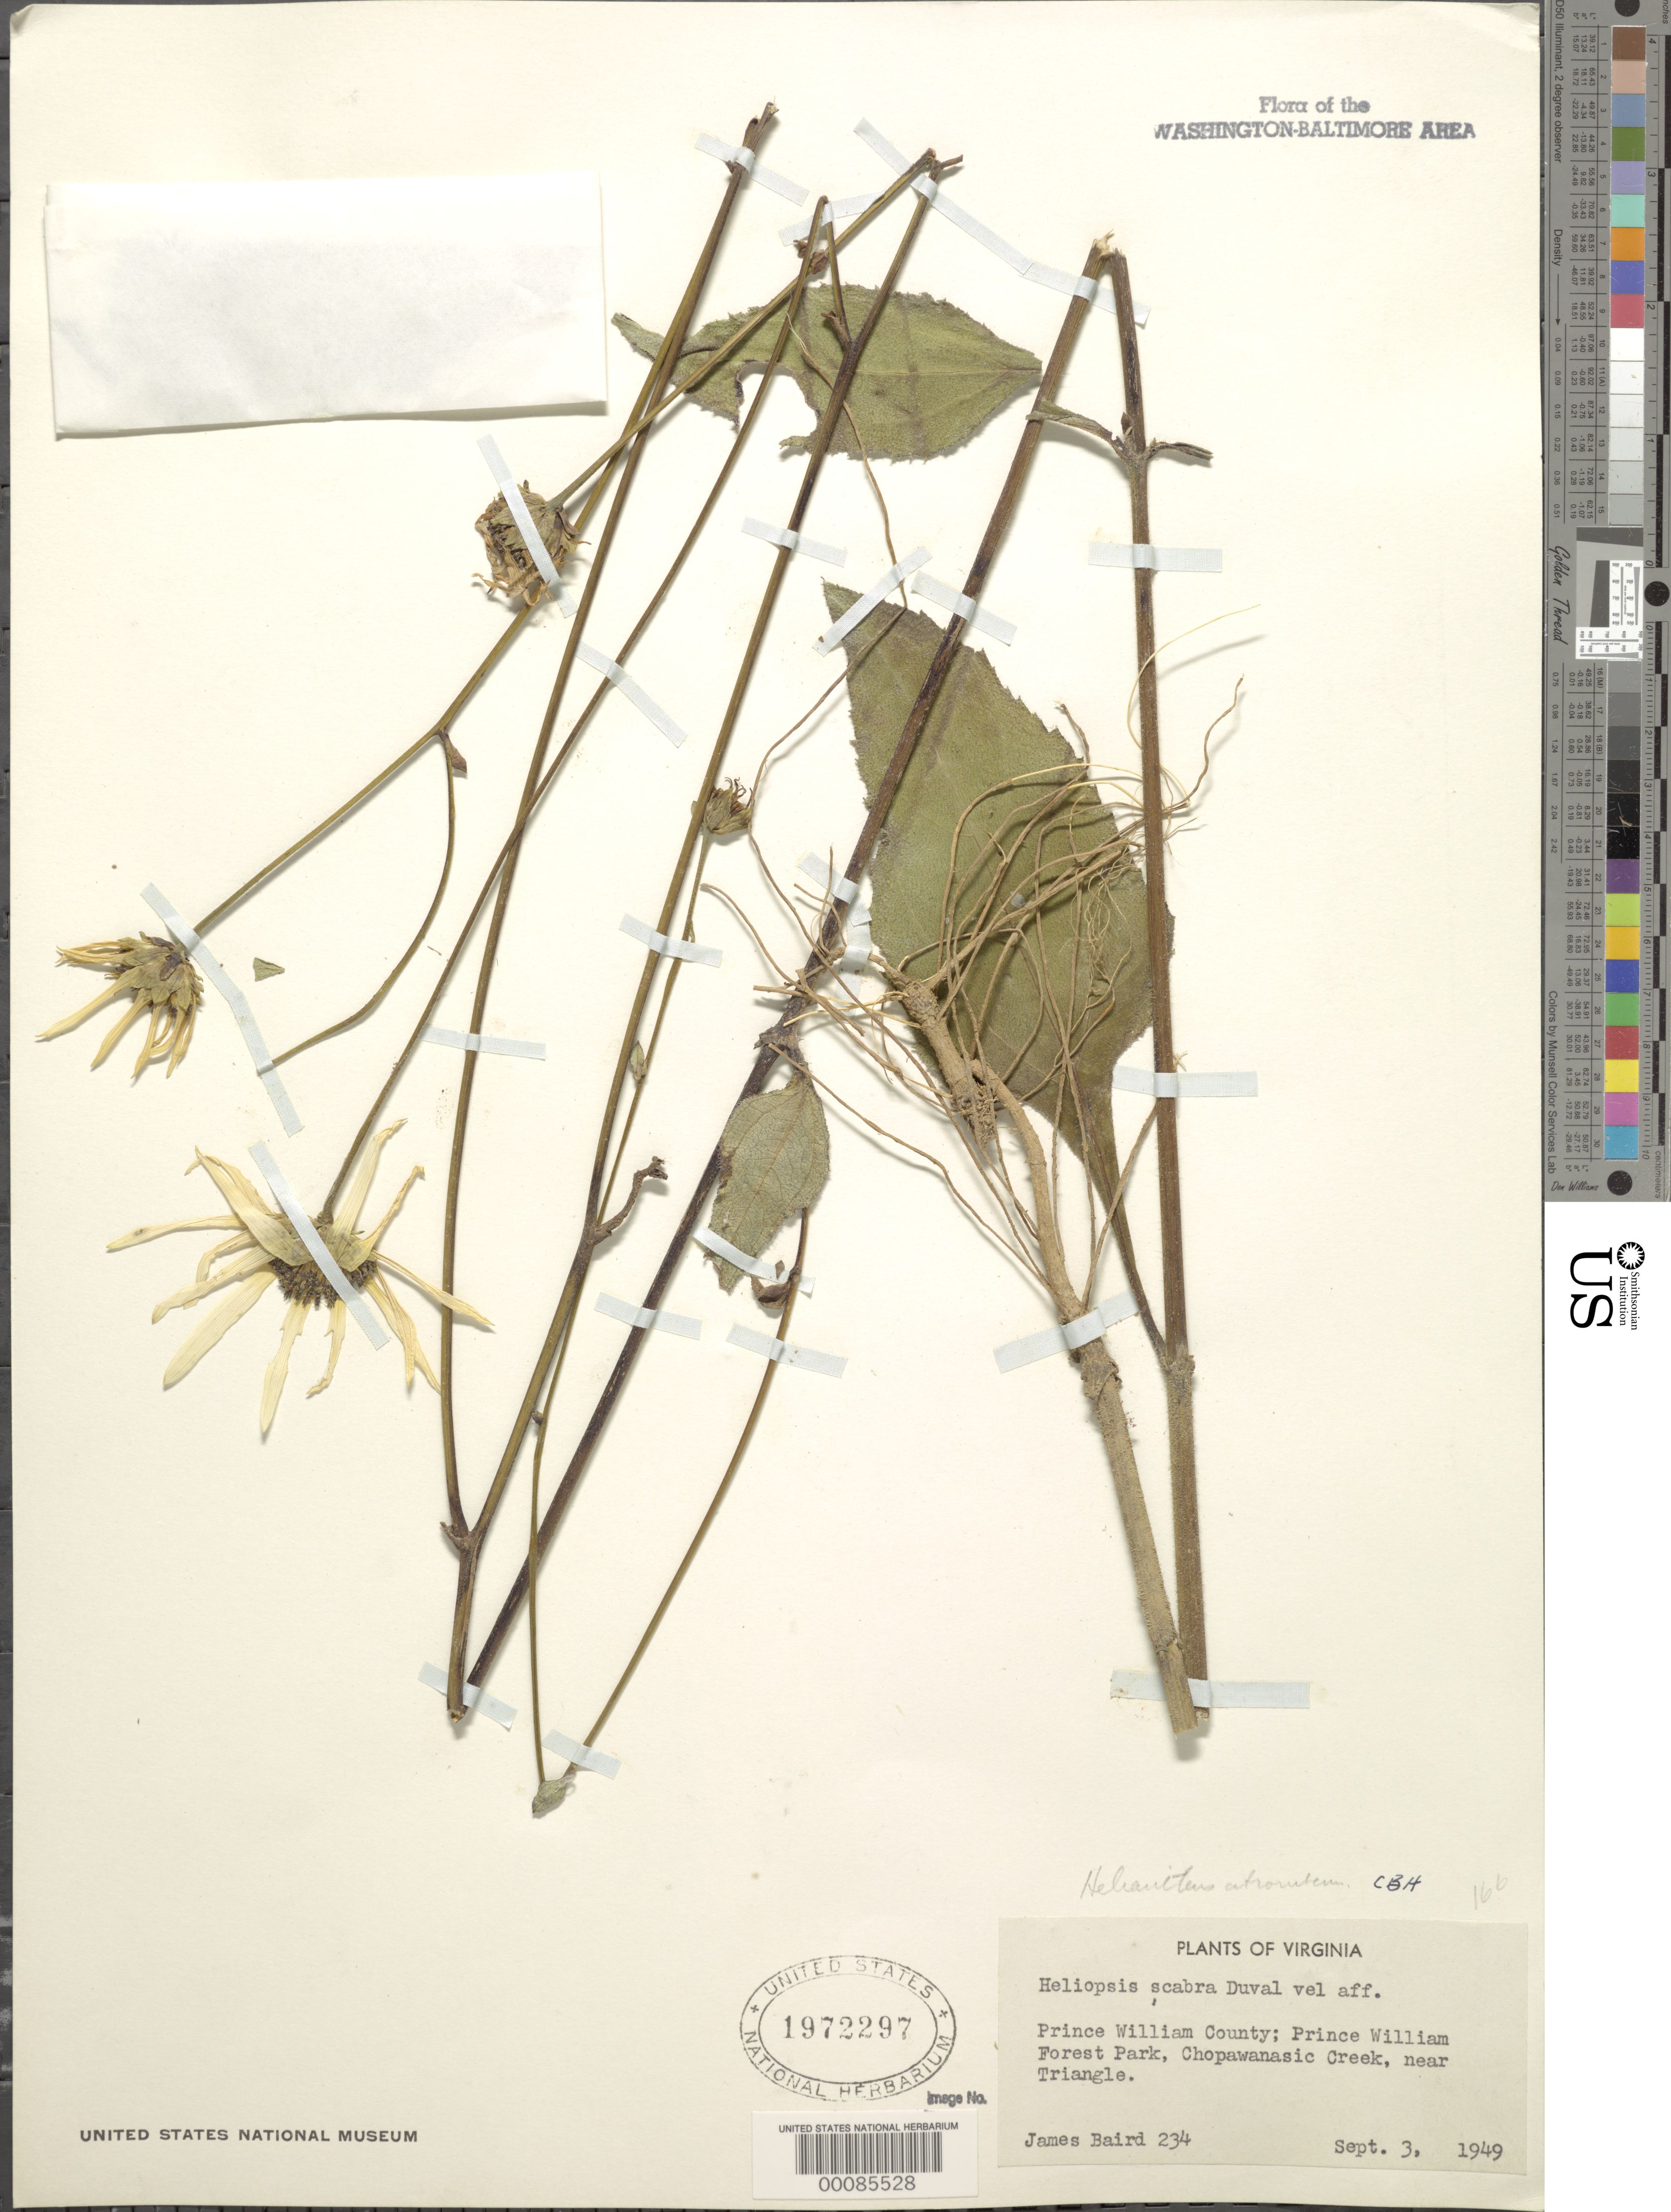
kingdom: Plantae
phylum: Tracheophyta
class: Magnoliopsida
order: Asterales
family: Asteraceae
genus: Helianthus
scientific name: Helianthus atrorubens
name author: L.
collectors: J. Baird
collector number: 234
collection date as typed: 03 Sep 1949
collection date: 1949-09-03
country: United States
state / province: Virginia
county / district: Prince William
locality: Prince William Forest Park, Chopawansic Creek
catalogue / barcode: US 1972297